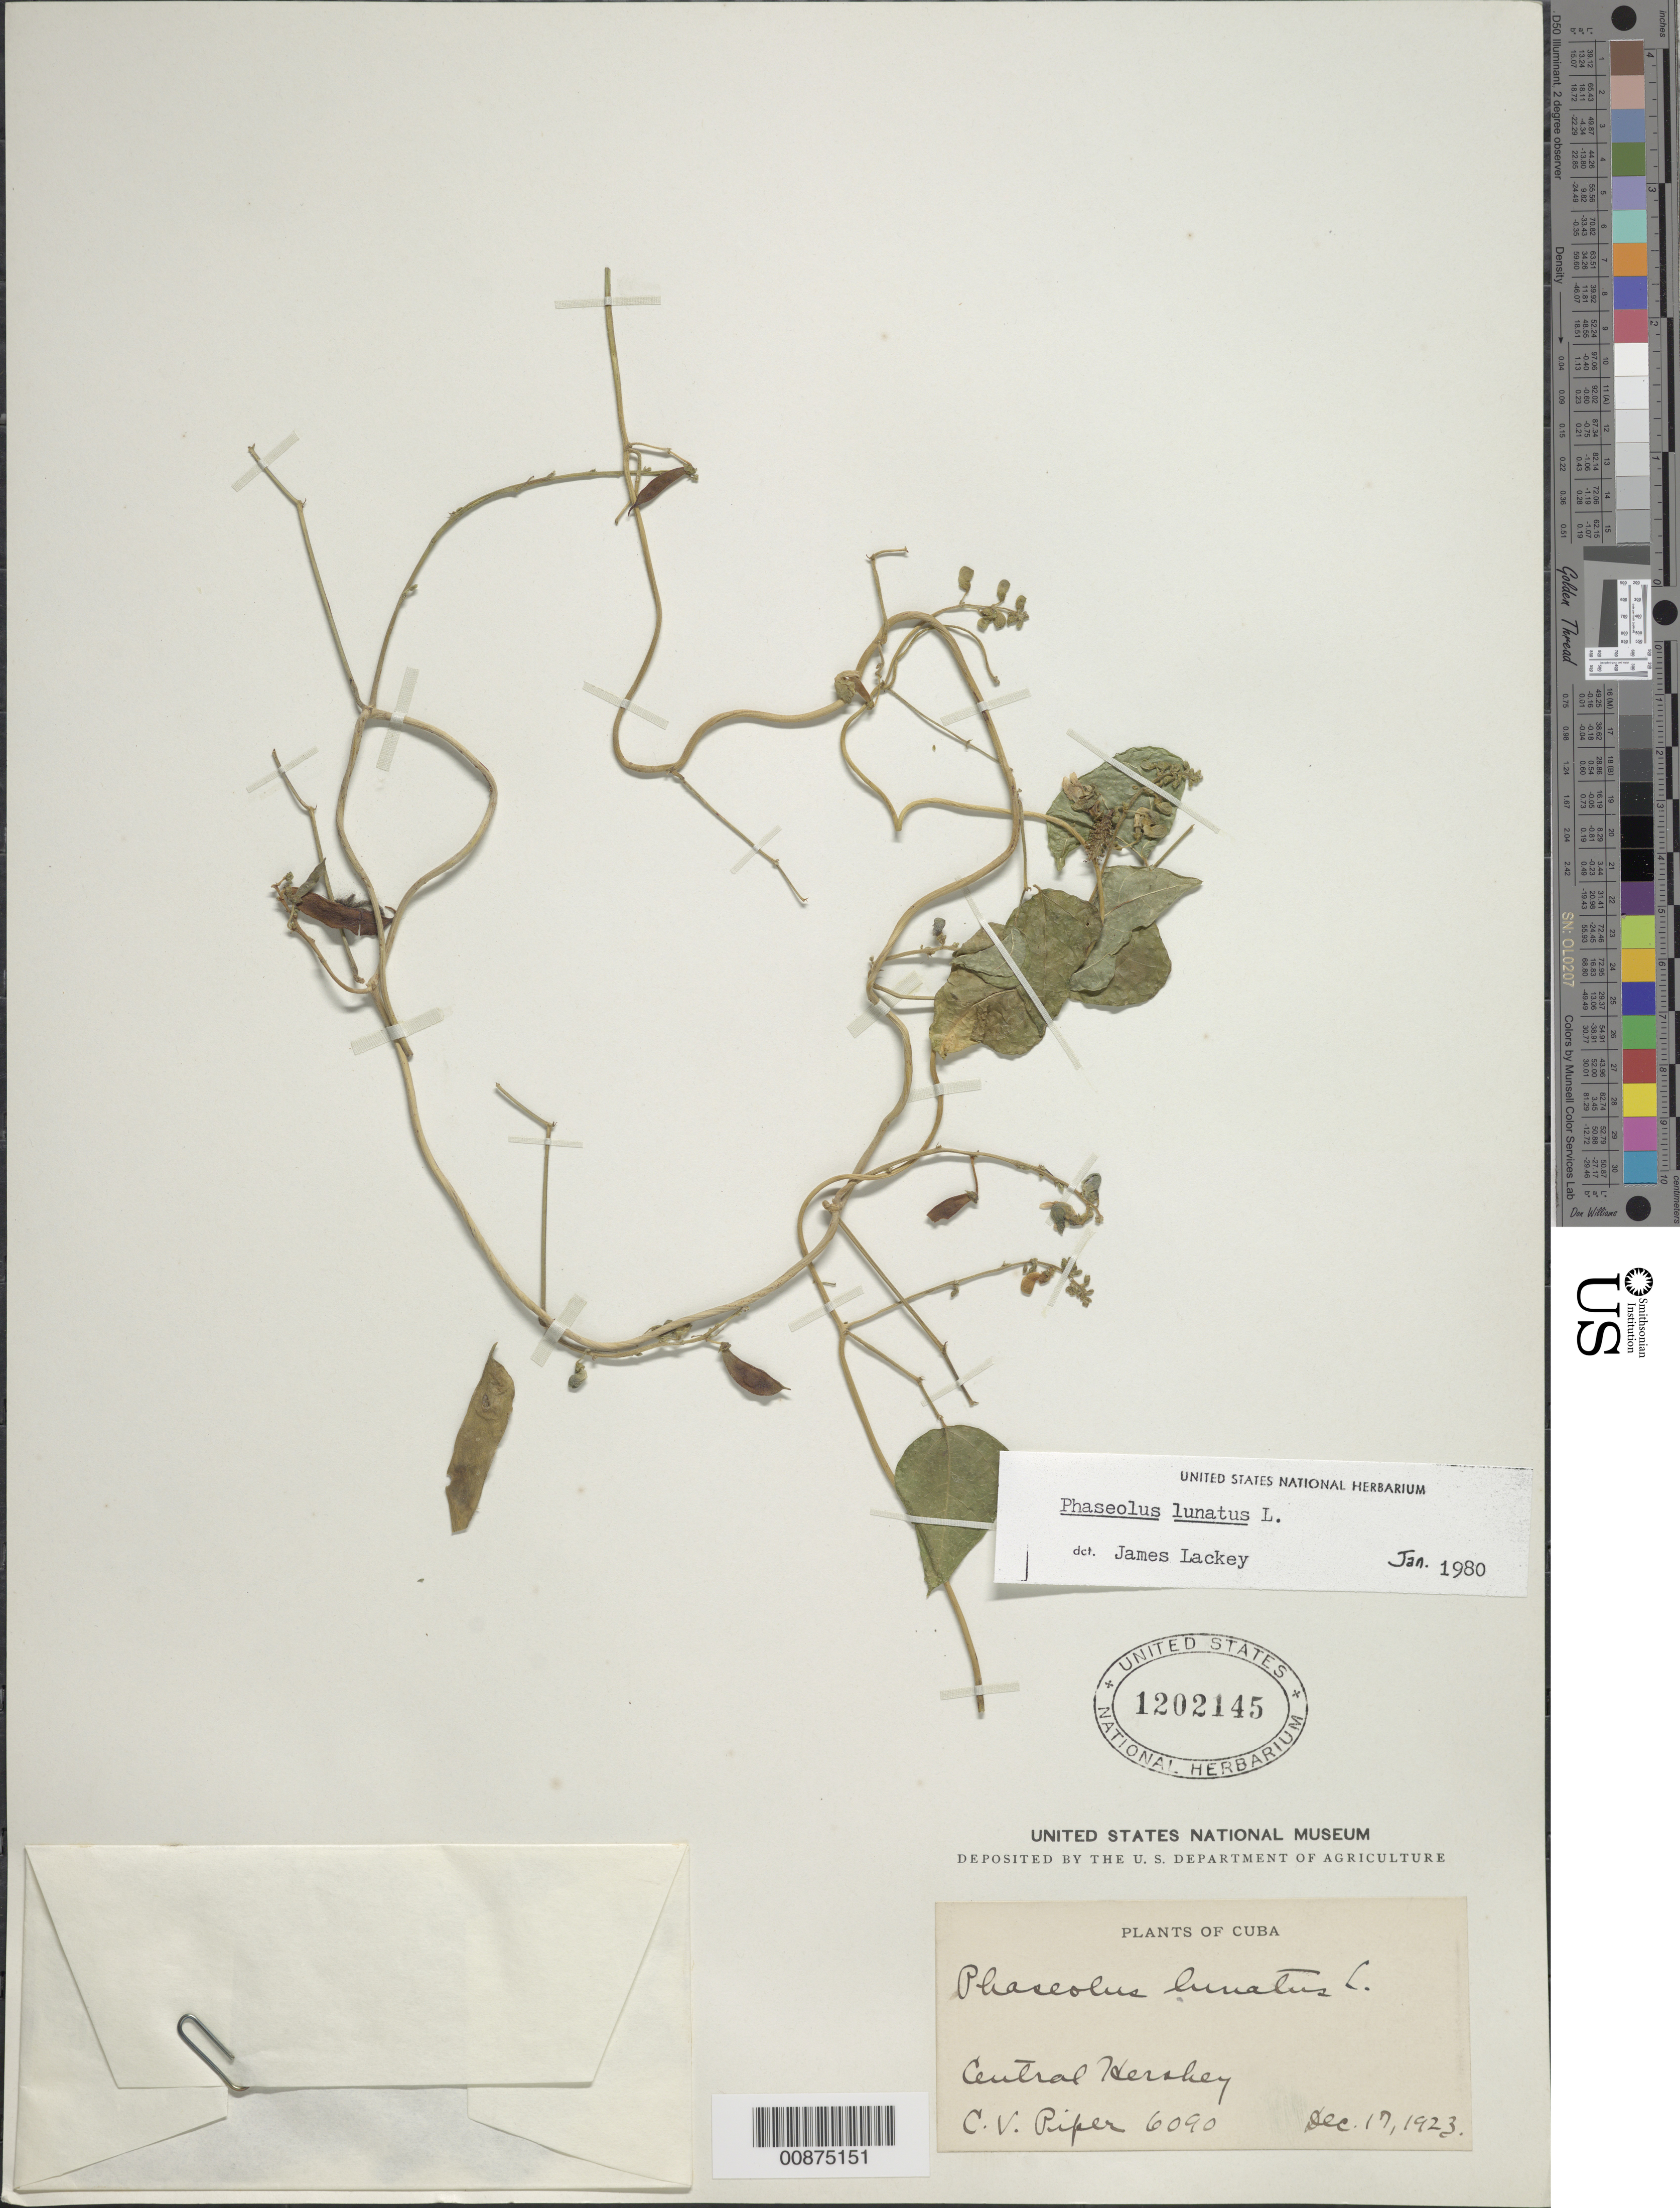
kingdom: Plantae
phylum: Tracheophyta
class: Magnoliopsida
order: Fabales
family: Fabaceae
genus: Phaseolus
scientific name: Phaseolus lunatus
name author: L.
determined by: Lackey, J.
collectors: C. V. Piper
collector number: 6090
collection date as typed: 17 Dec 1923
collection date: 1923-12-17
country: Cuba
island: Cuba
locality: Central Hershey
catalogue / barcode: US 1202145